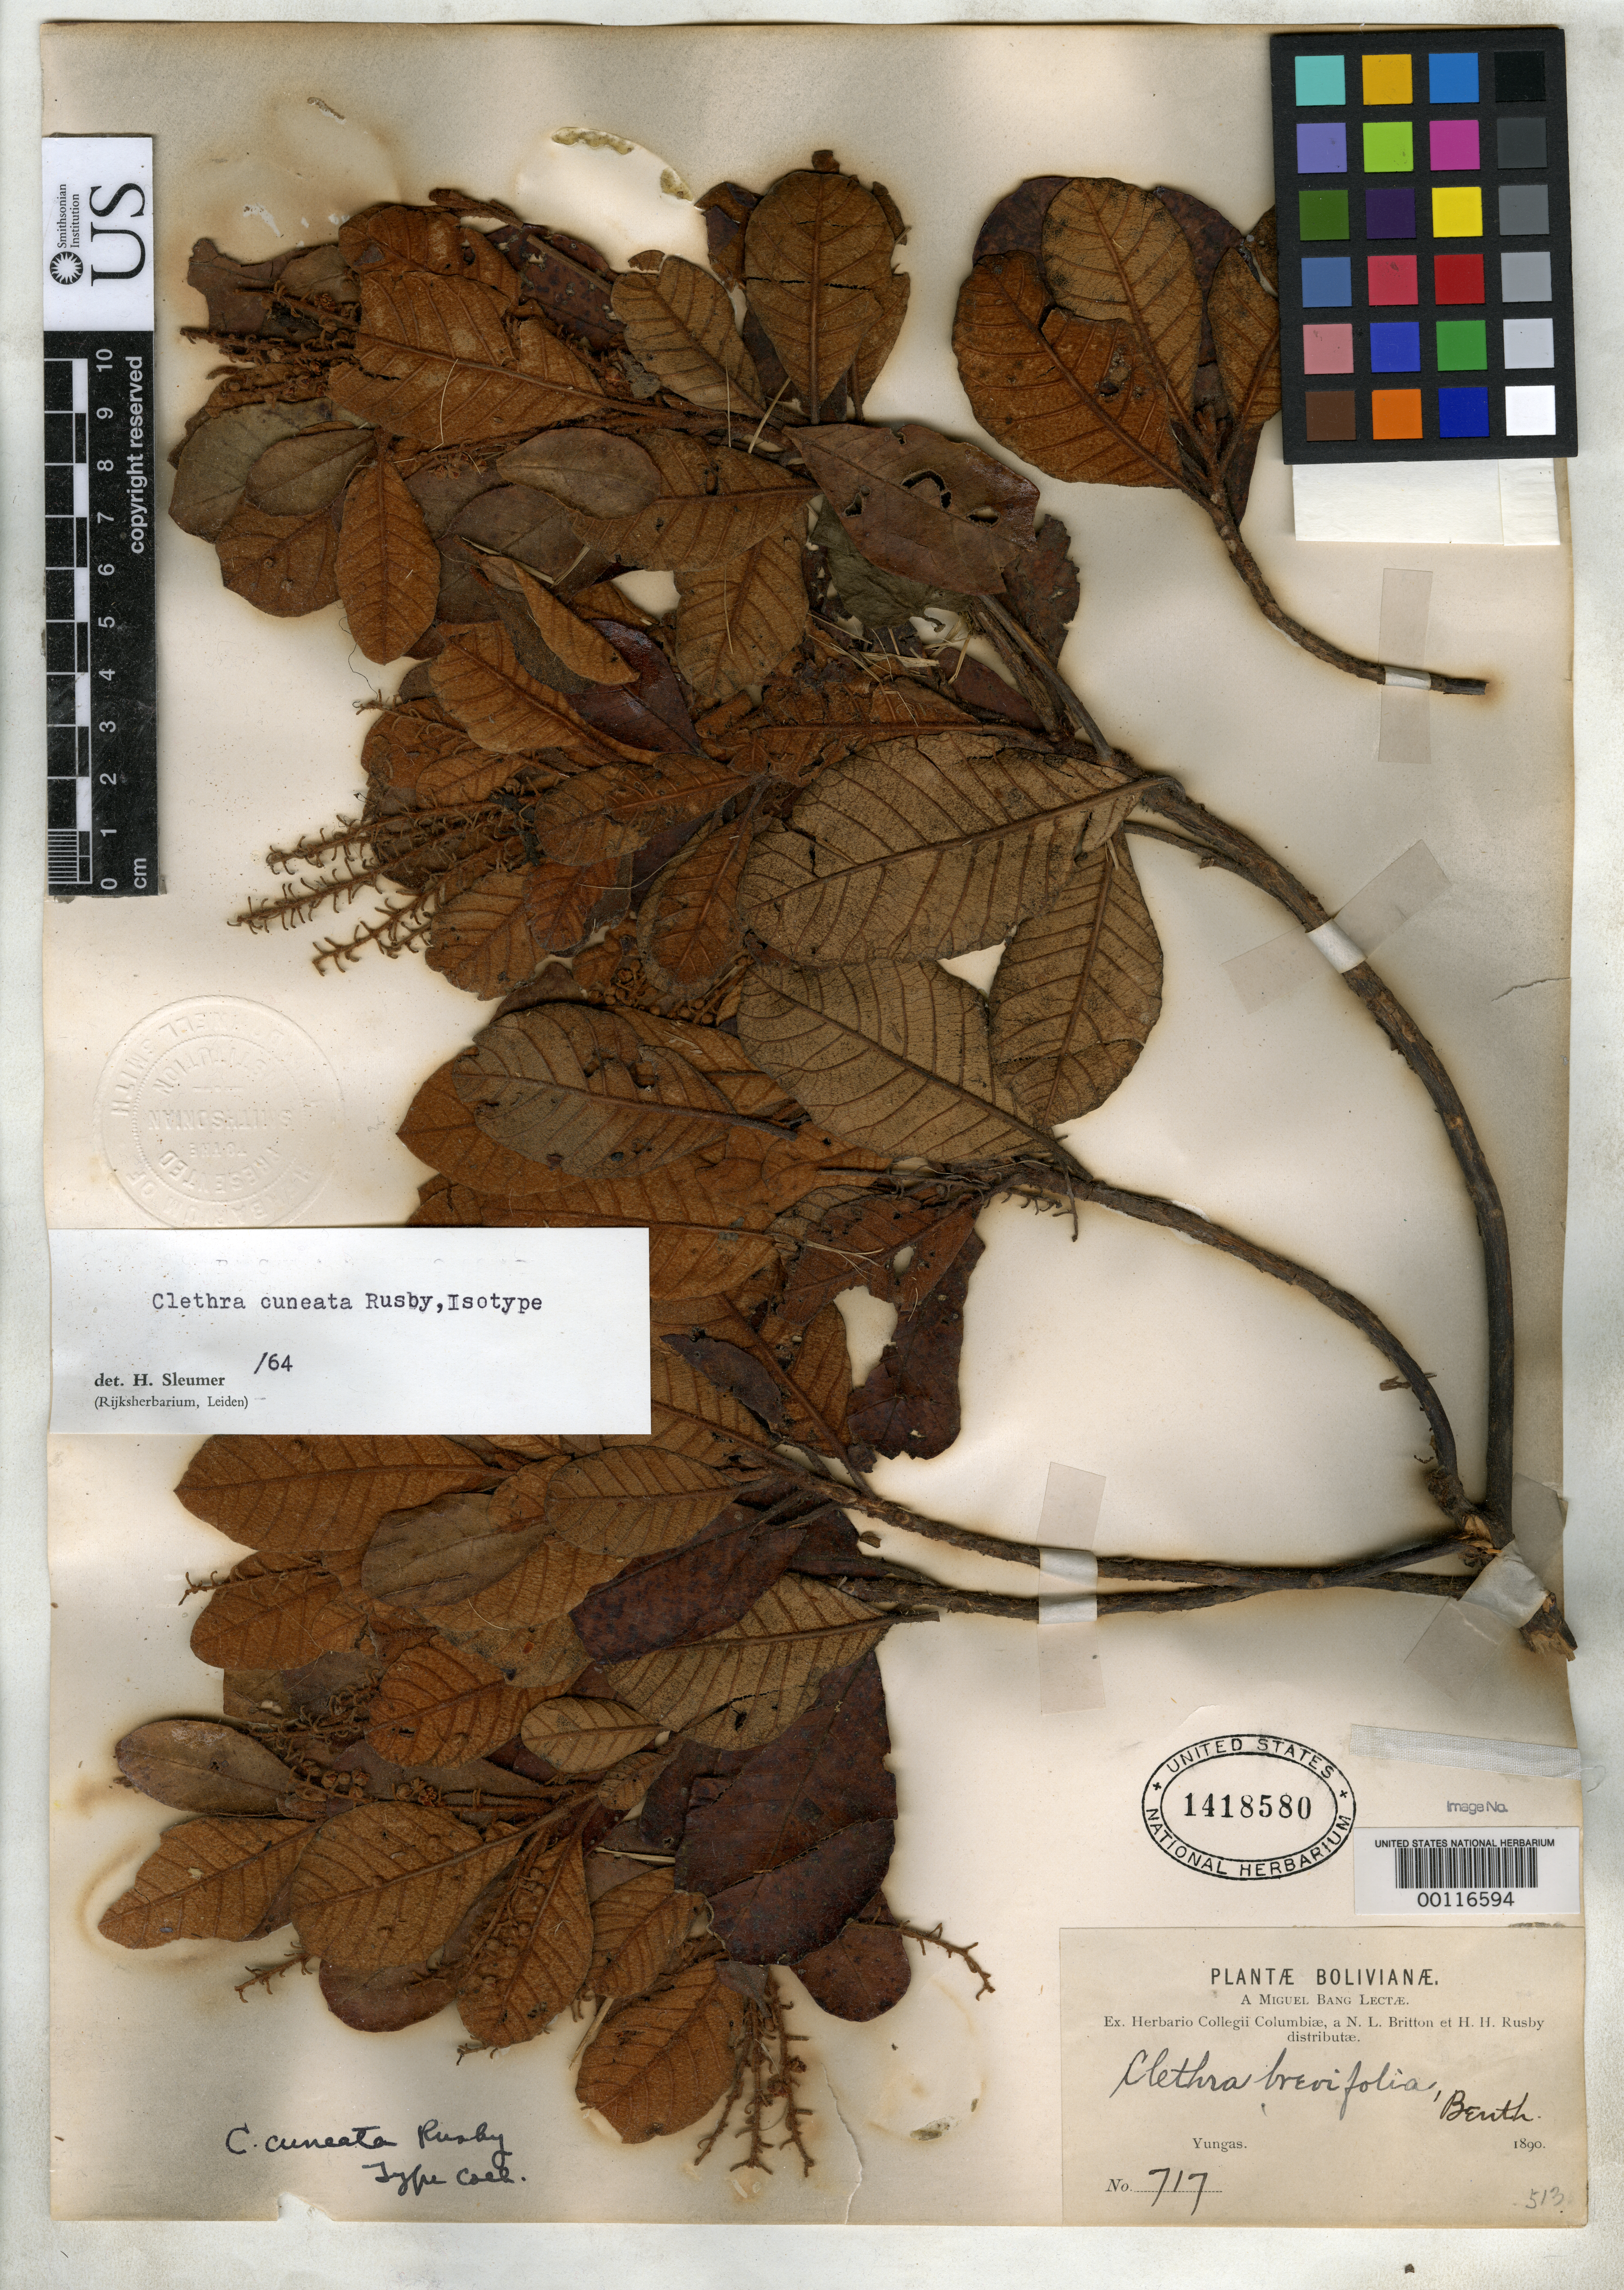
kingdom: Plantae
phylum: Tracheophyta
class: Magnoliopsida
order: Ericales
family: Clethraceae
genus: Clethra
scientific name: Clethra cuneata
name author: Rusby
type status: Isotype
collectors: M. Bang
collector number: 717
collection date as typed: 1890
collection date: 1890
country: Bolivia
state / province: La Paz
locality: Yungas.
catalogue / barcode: US 1418580